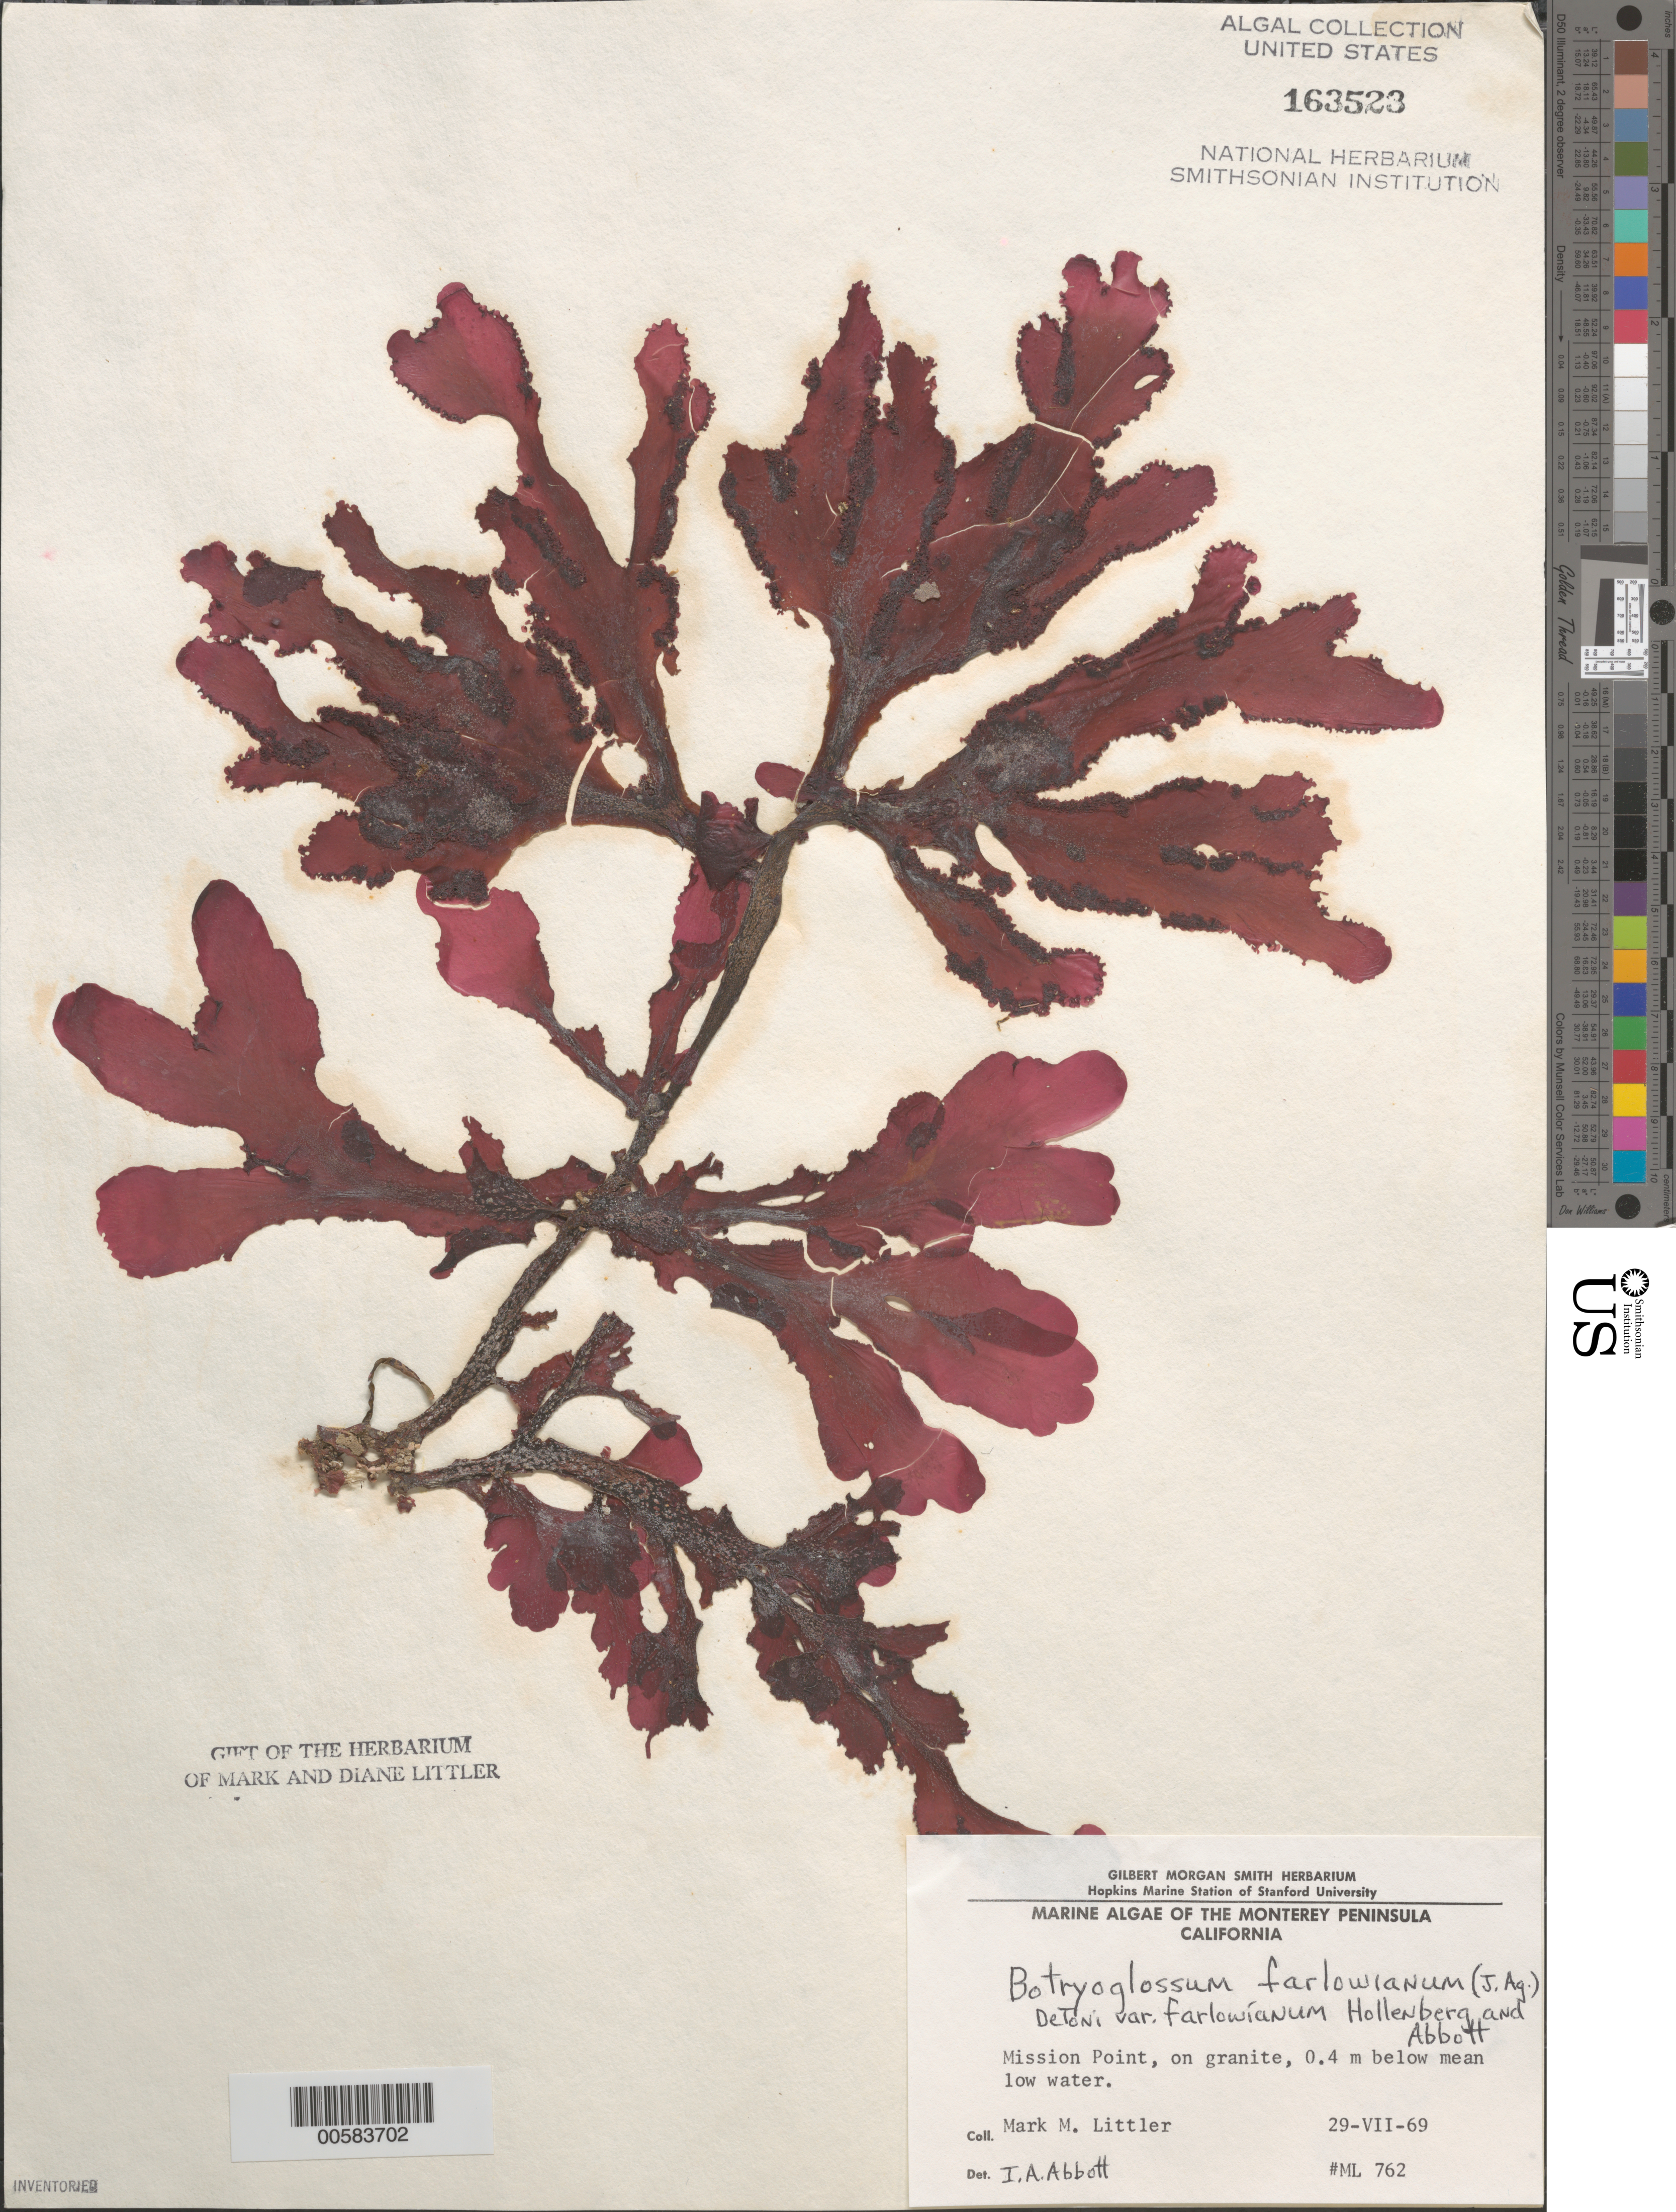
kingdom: Plantae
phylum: Rhodophyta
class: Florideophyceae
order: Ceramiales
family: Delesseriaceae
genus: Botryoglossum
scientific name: Botryoglossum farlowianum var. anomalum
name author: Hollenb. & I.A. Abbott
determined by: Abbott, Isabella A.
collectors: M. M. Littler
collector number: ML 762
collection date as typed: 29 Jul 1969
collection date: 1969-07-29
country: United States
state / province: California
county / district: Monterey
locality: Mission Point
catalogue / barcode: US 163523